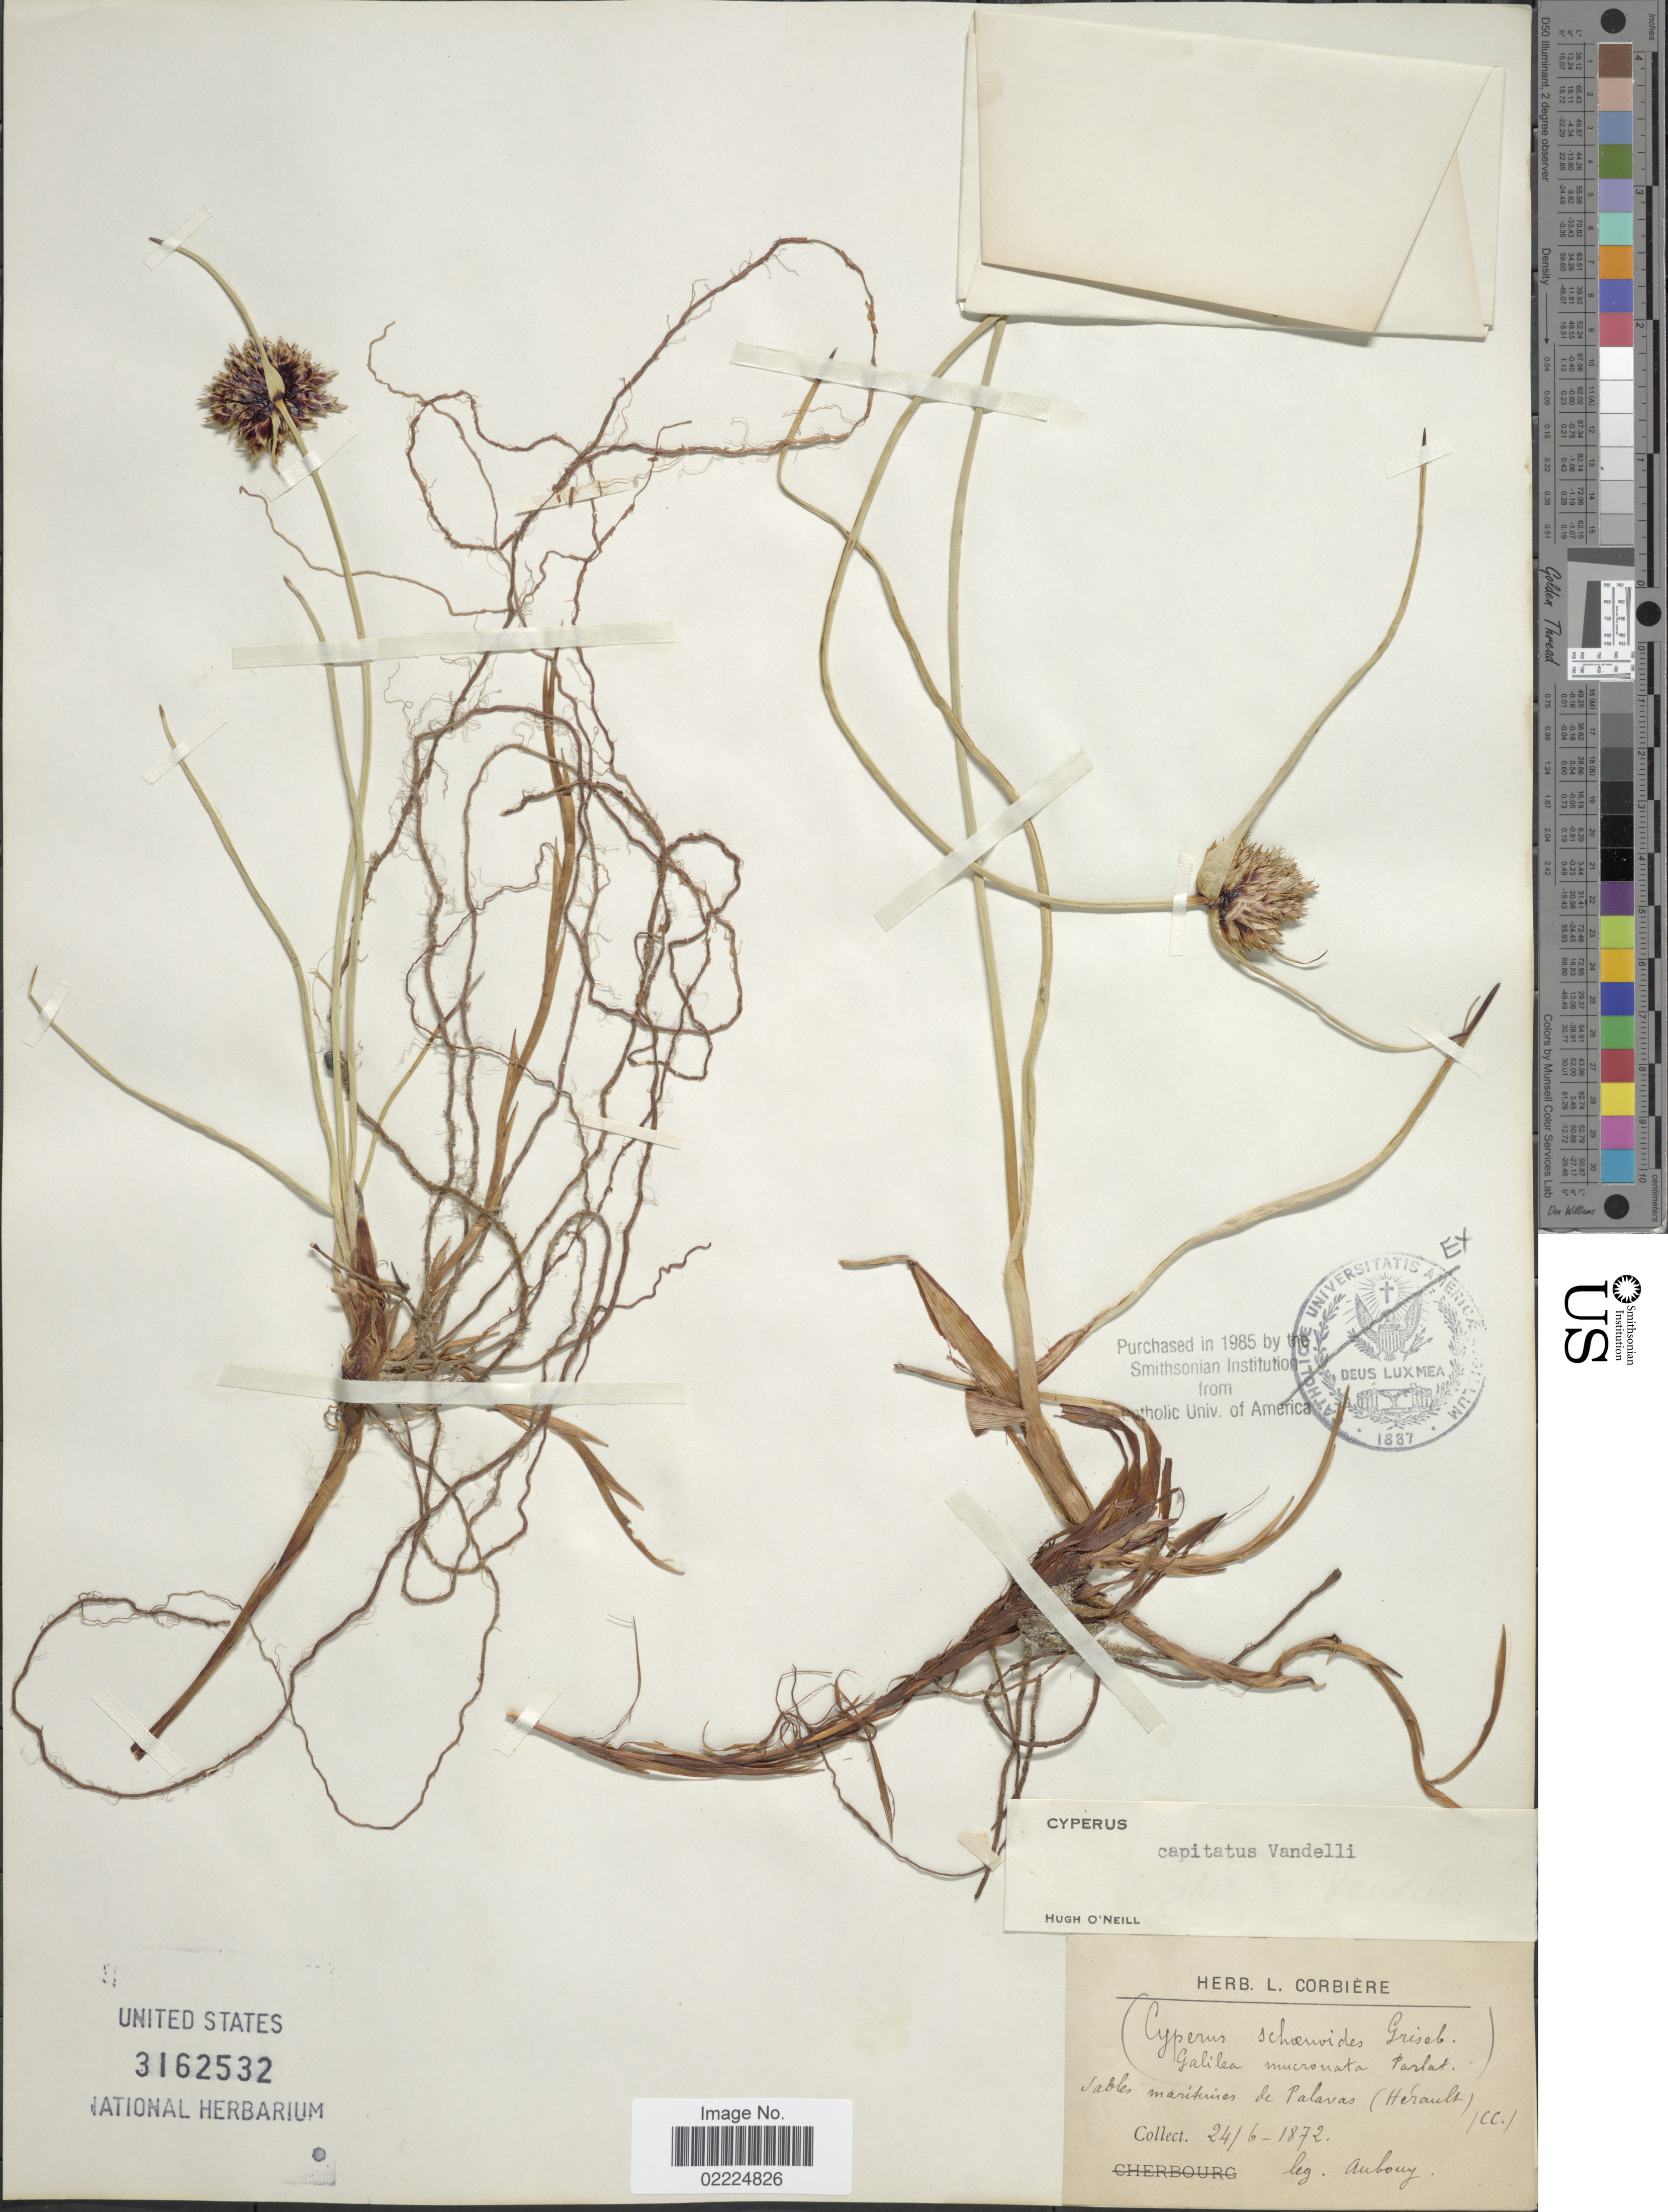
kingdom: Plantae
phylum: Tracheophyta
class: Liliopsida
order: Poales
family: Cyperaceae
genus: Cyperus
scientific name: Cyperus capitatus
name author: Vand.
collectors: Aubouy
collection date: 1872-06-24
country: France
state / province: Occitanie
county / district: Hérault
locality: Sables Maritimes de Palavas (Herault)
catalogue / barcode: US 3162532